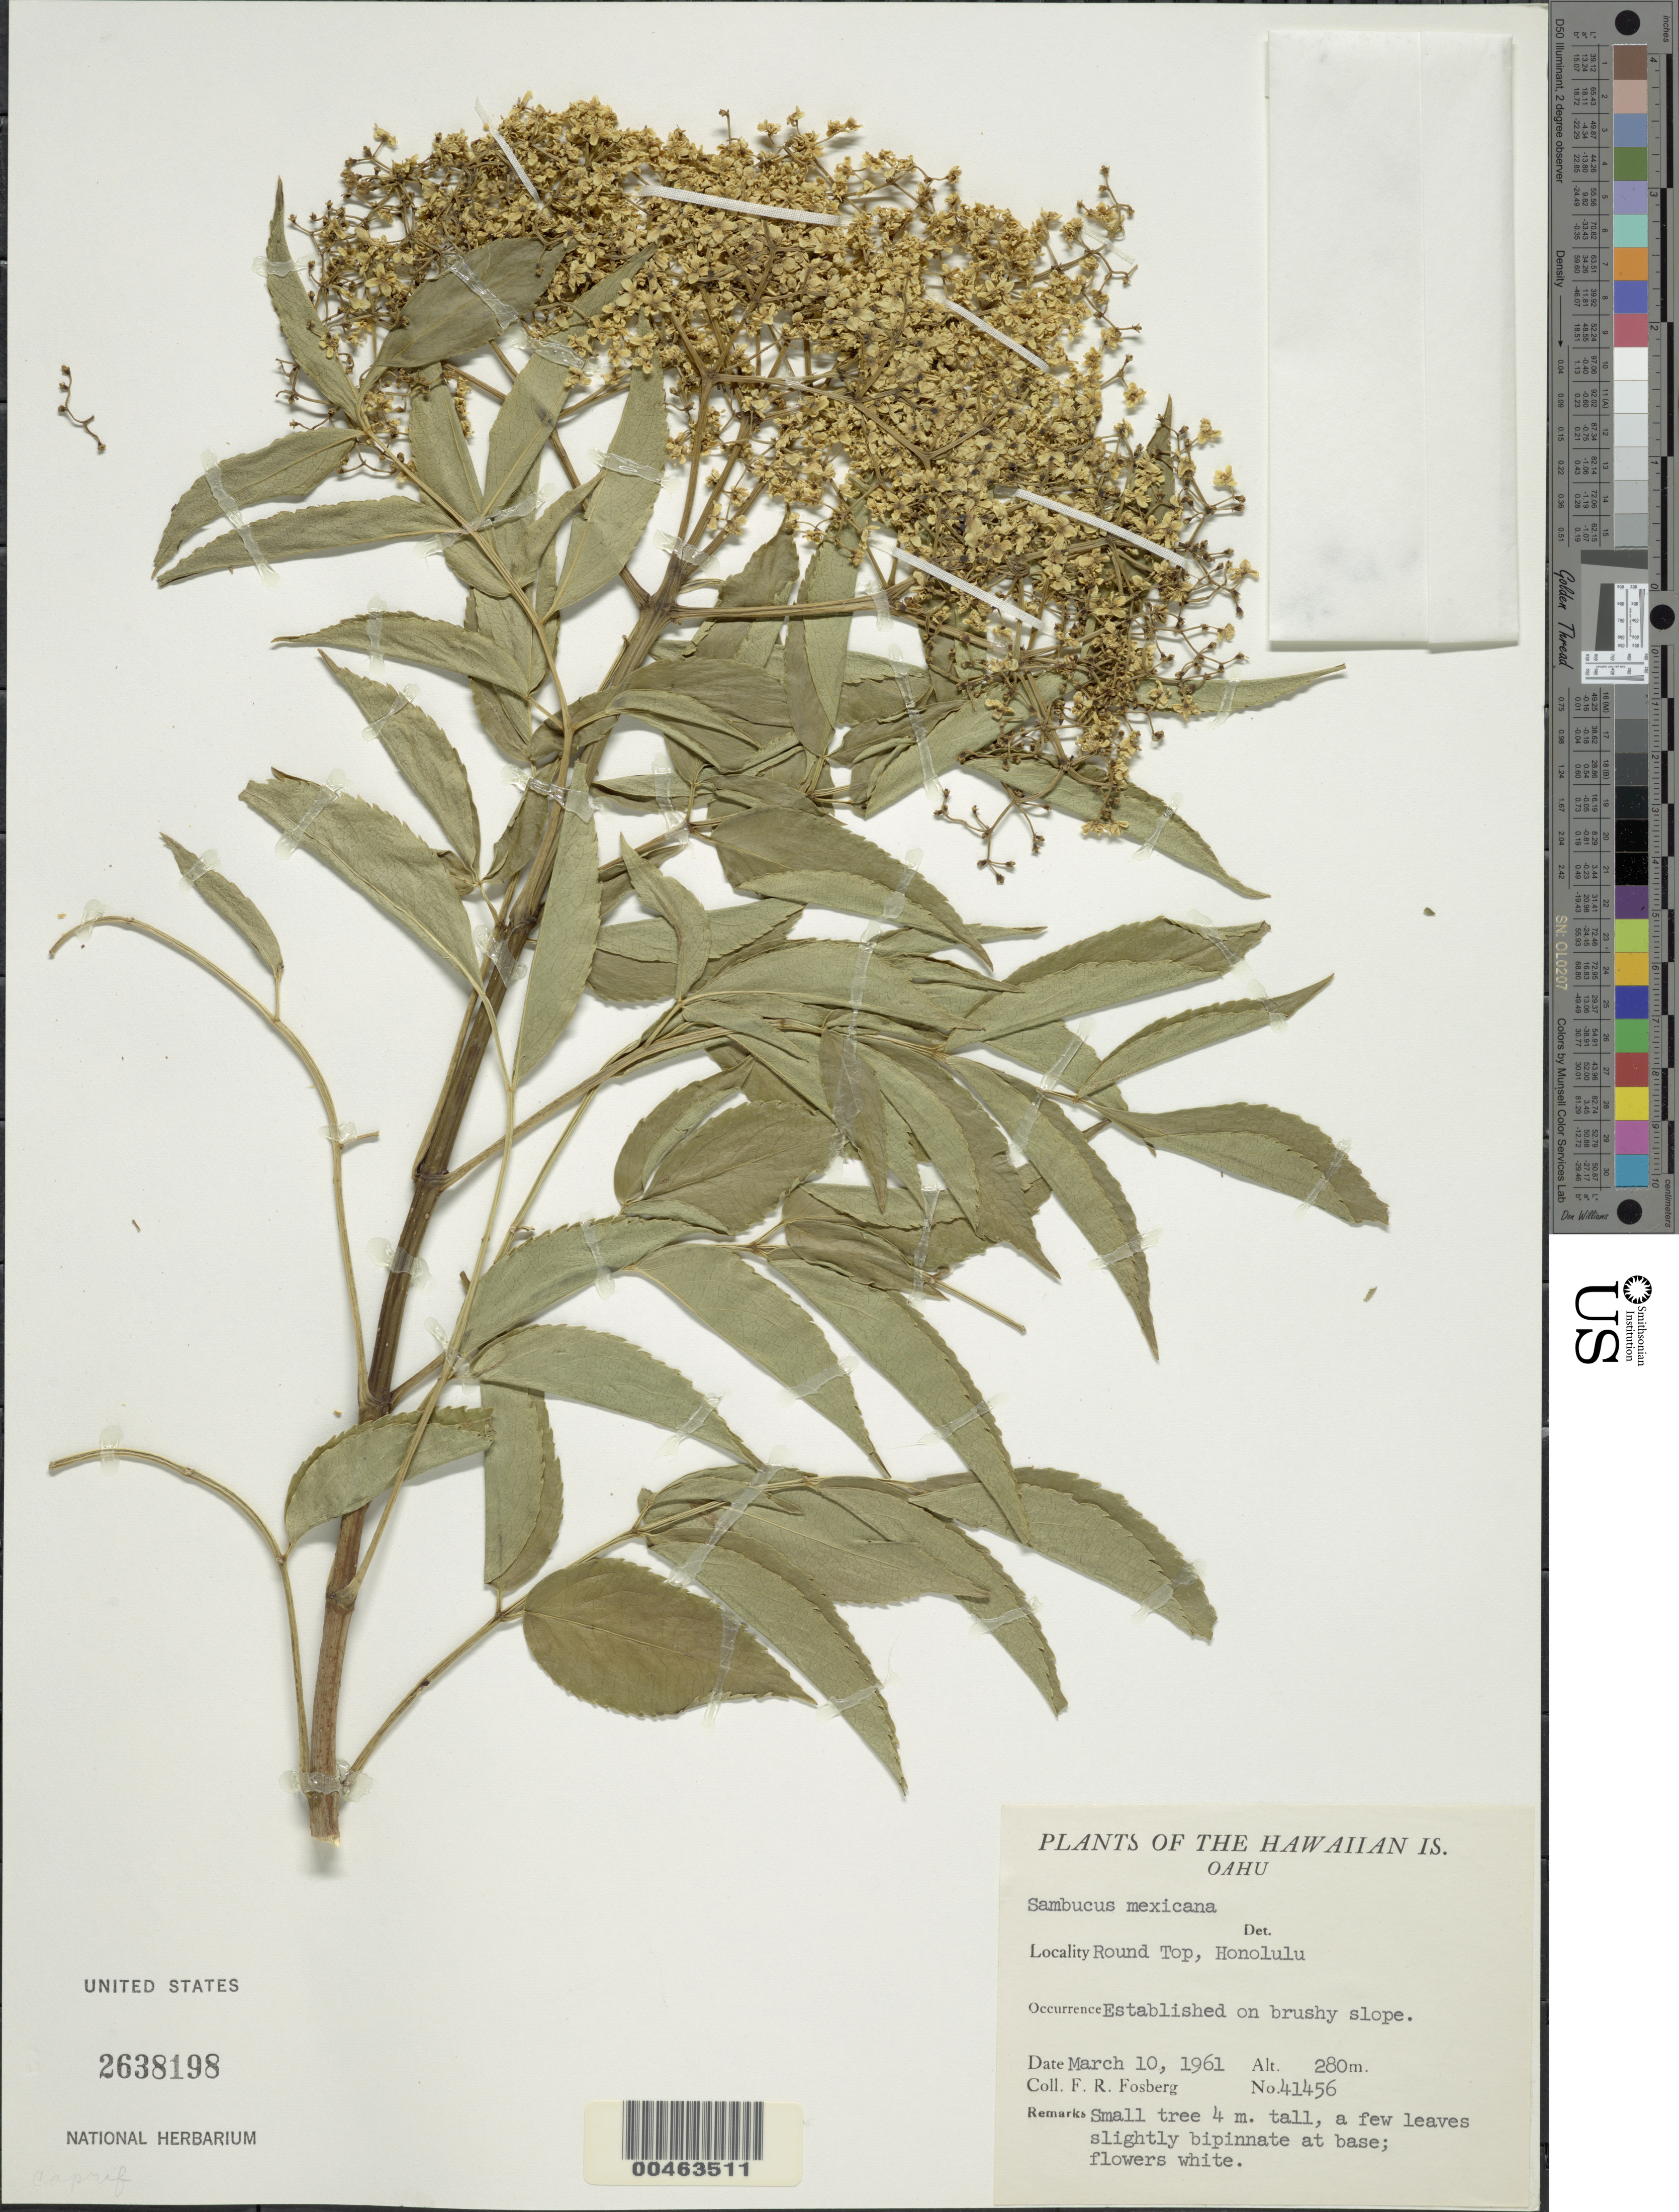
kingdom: Plantae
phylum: Tracheophyta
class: Magnoliopsida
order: Dipsacales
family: Viburnaceae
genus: Sambucus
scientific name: Sambucus canadensis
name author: L.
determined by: Whittemore, A. T.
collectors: F. R. Fosberg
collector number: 41456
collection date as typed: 10 Mar 1961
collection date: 1961-03-10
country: United States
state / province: Hawaii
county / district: Honolulu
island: Oahu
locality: Round Top, Honolulu. Established on slope.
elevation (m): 280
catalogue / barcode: US 2638198